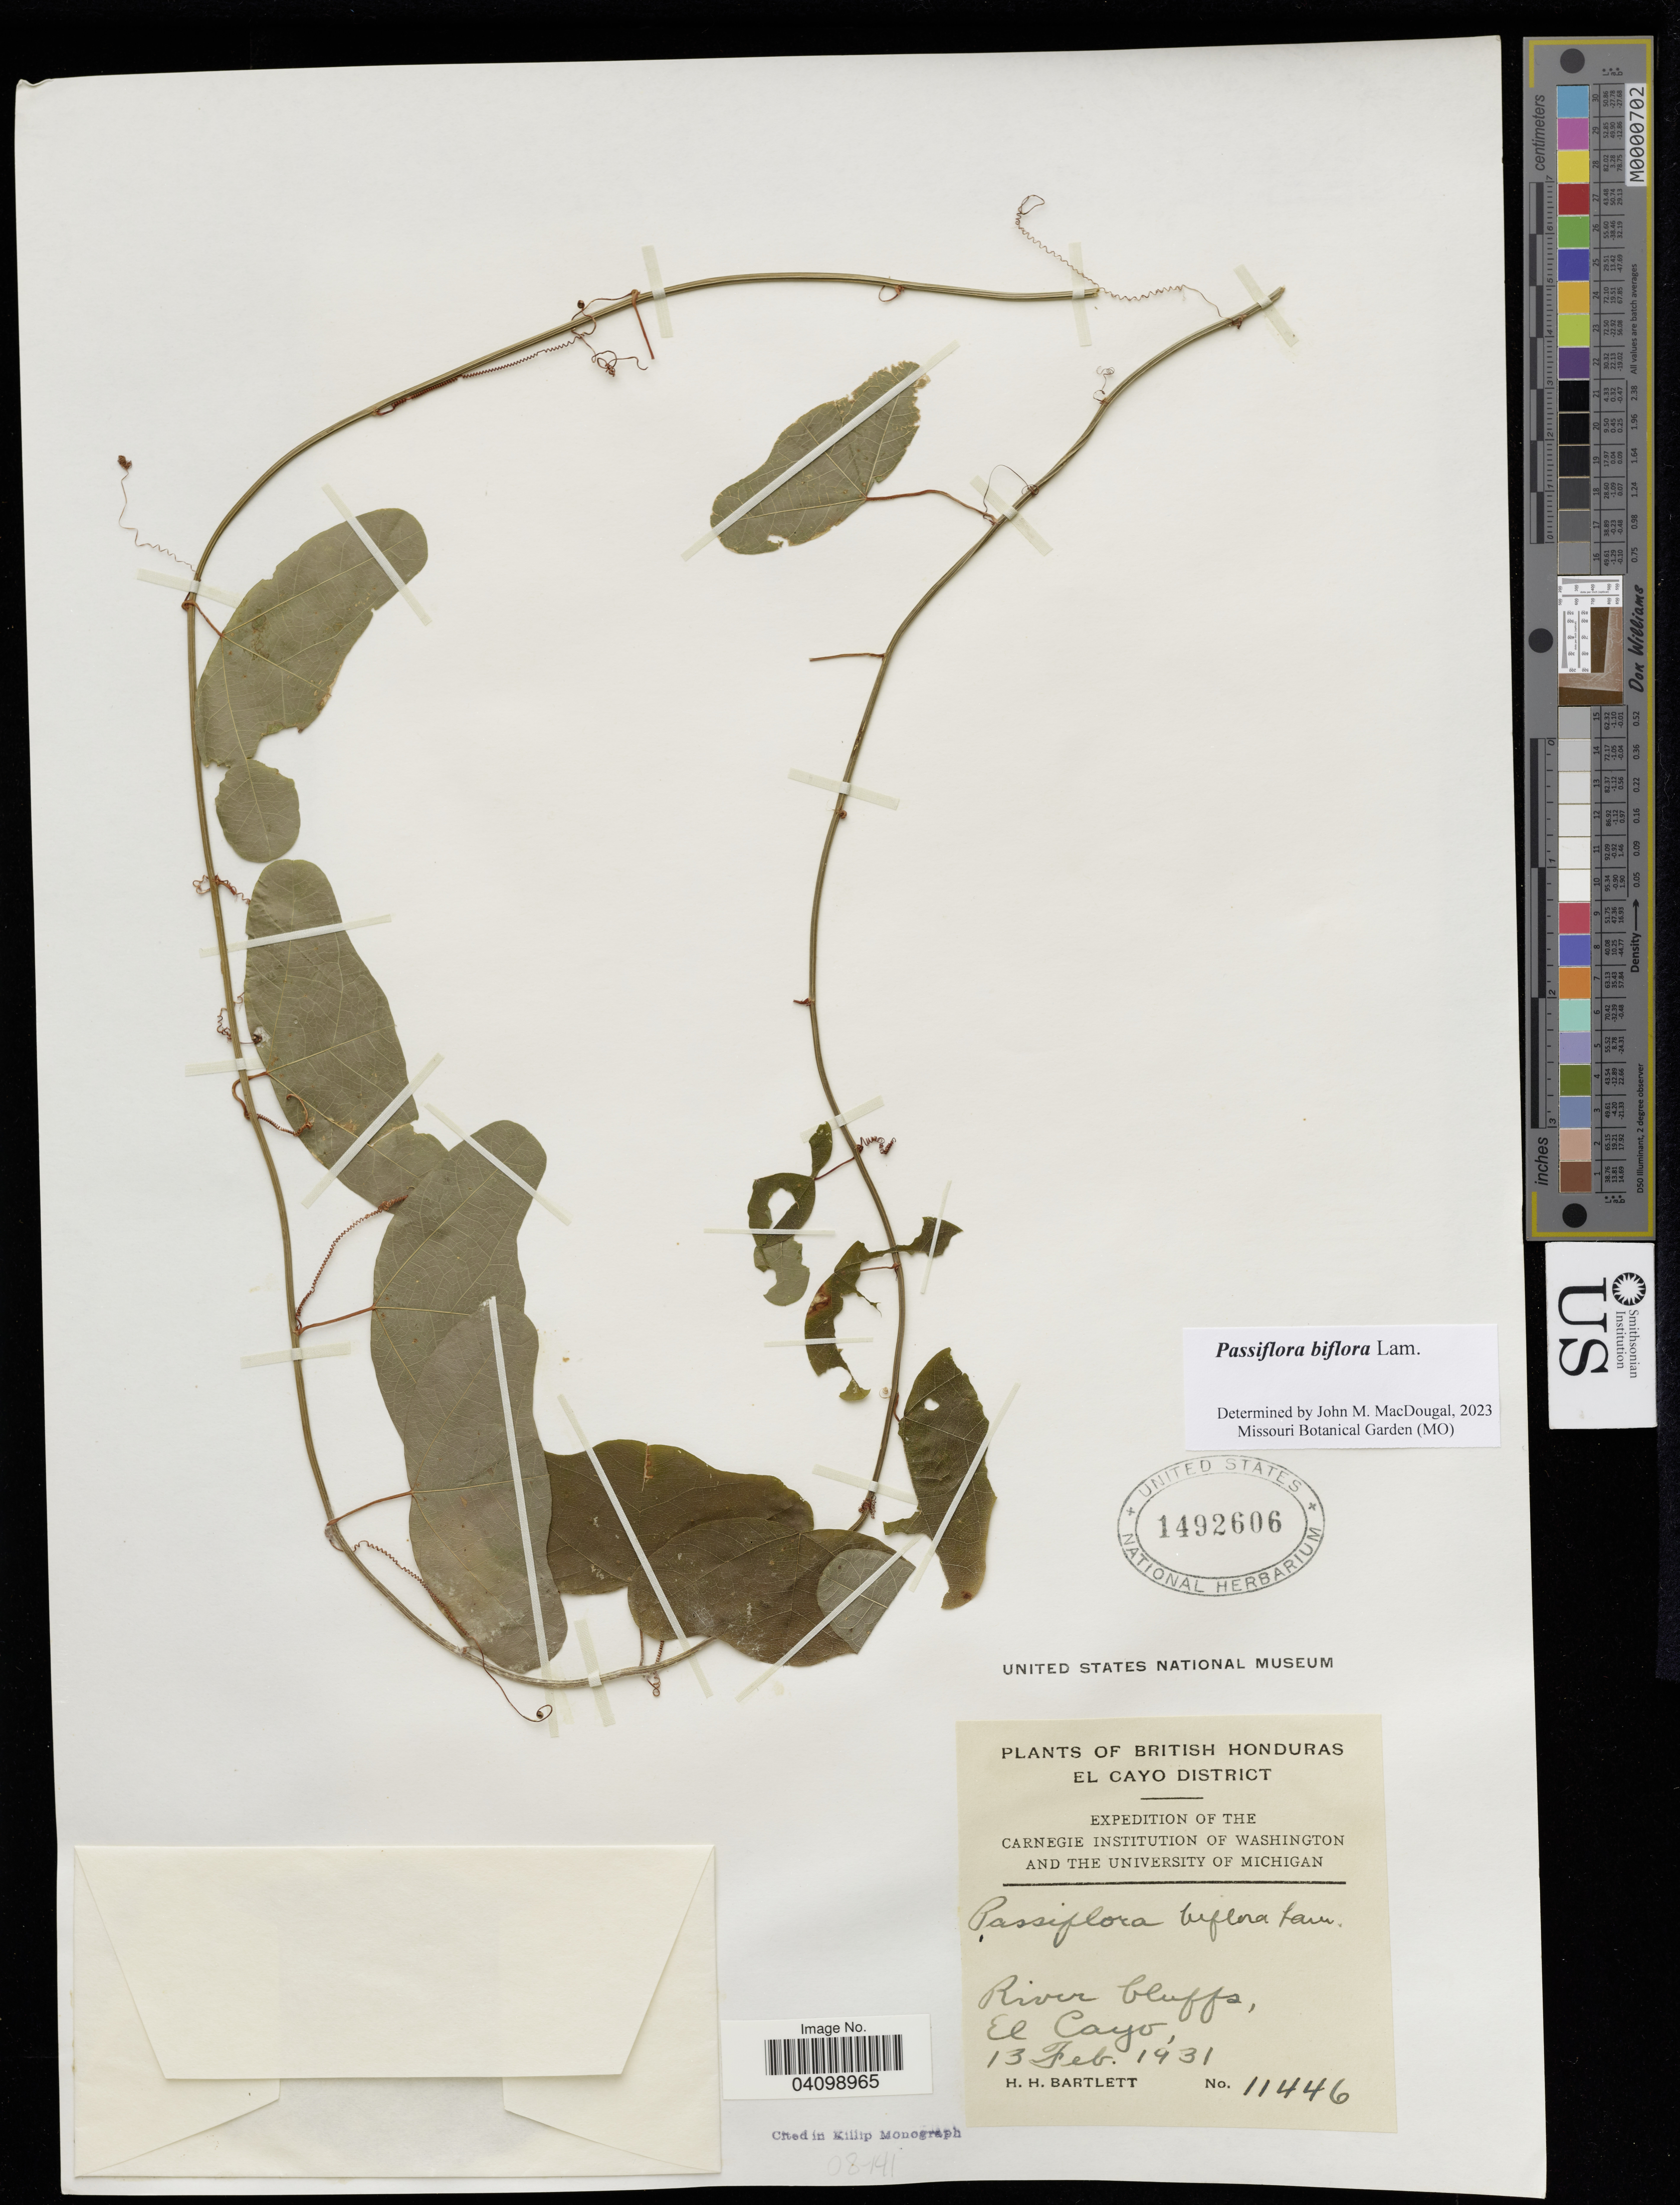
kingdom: Plantae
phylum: Tracheophyta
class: Magnoliopsida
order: Malpighiales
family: Passifloraceae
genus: Passiflora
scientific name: Passiflora biflora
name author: Lam.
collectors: H. H. Bartlett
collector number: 11446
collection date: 1931-02-13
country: Belize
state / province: Cayo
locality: British Honduras. The Carnegie Instituion of Washington and The University of Michigan?. River bluffs, El Cayo.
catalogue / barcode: US 1492606